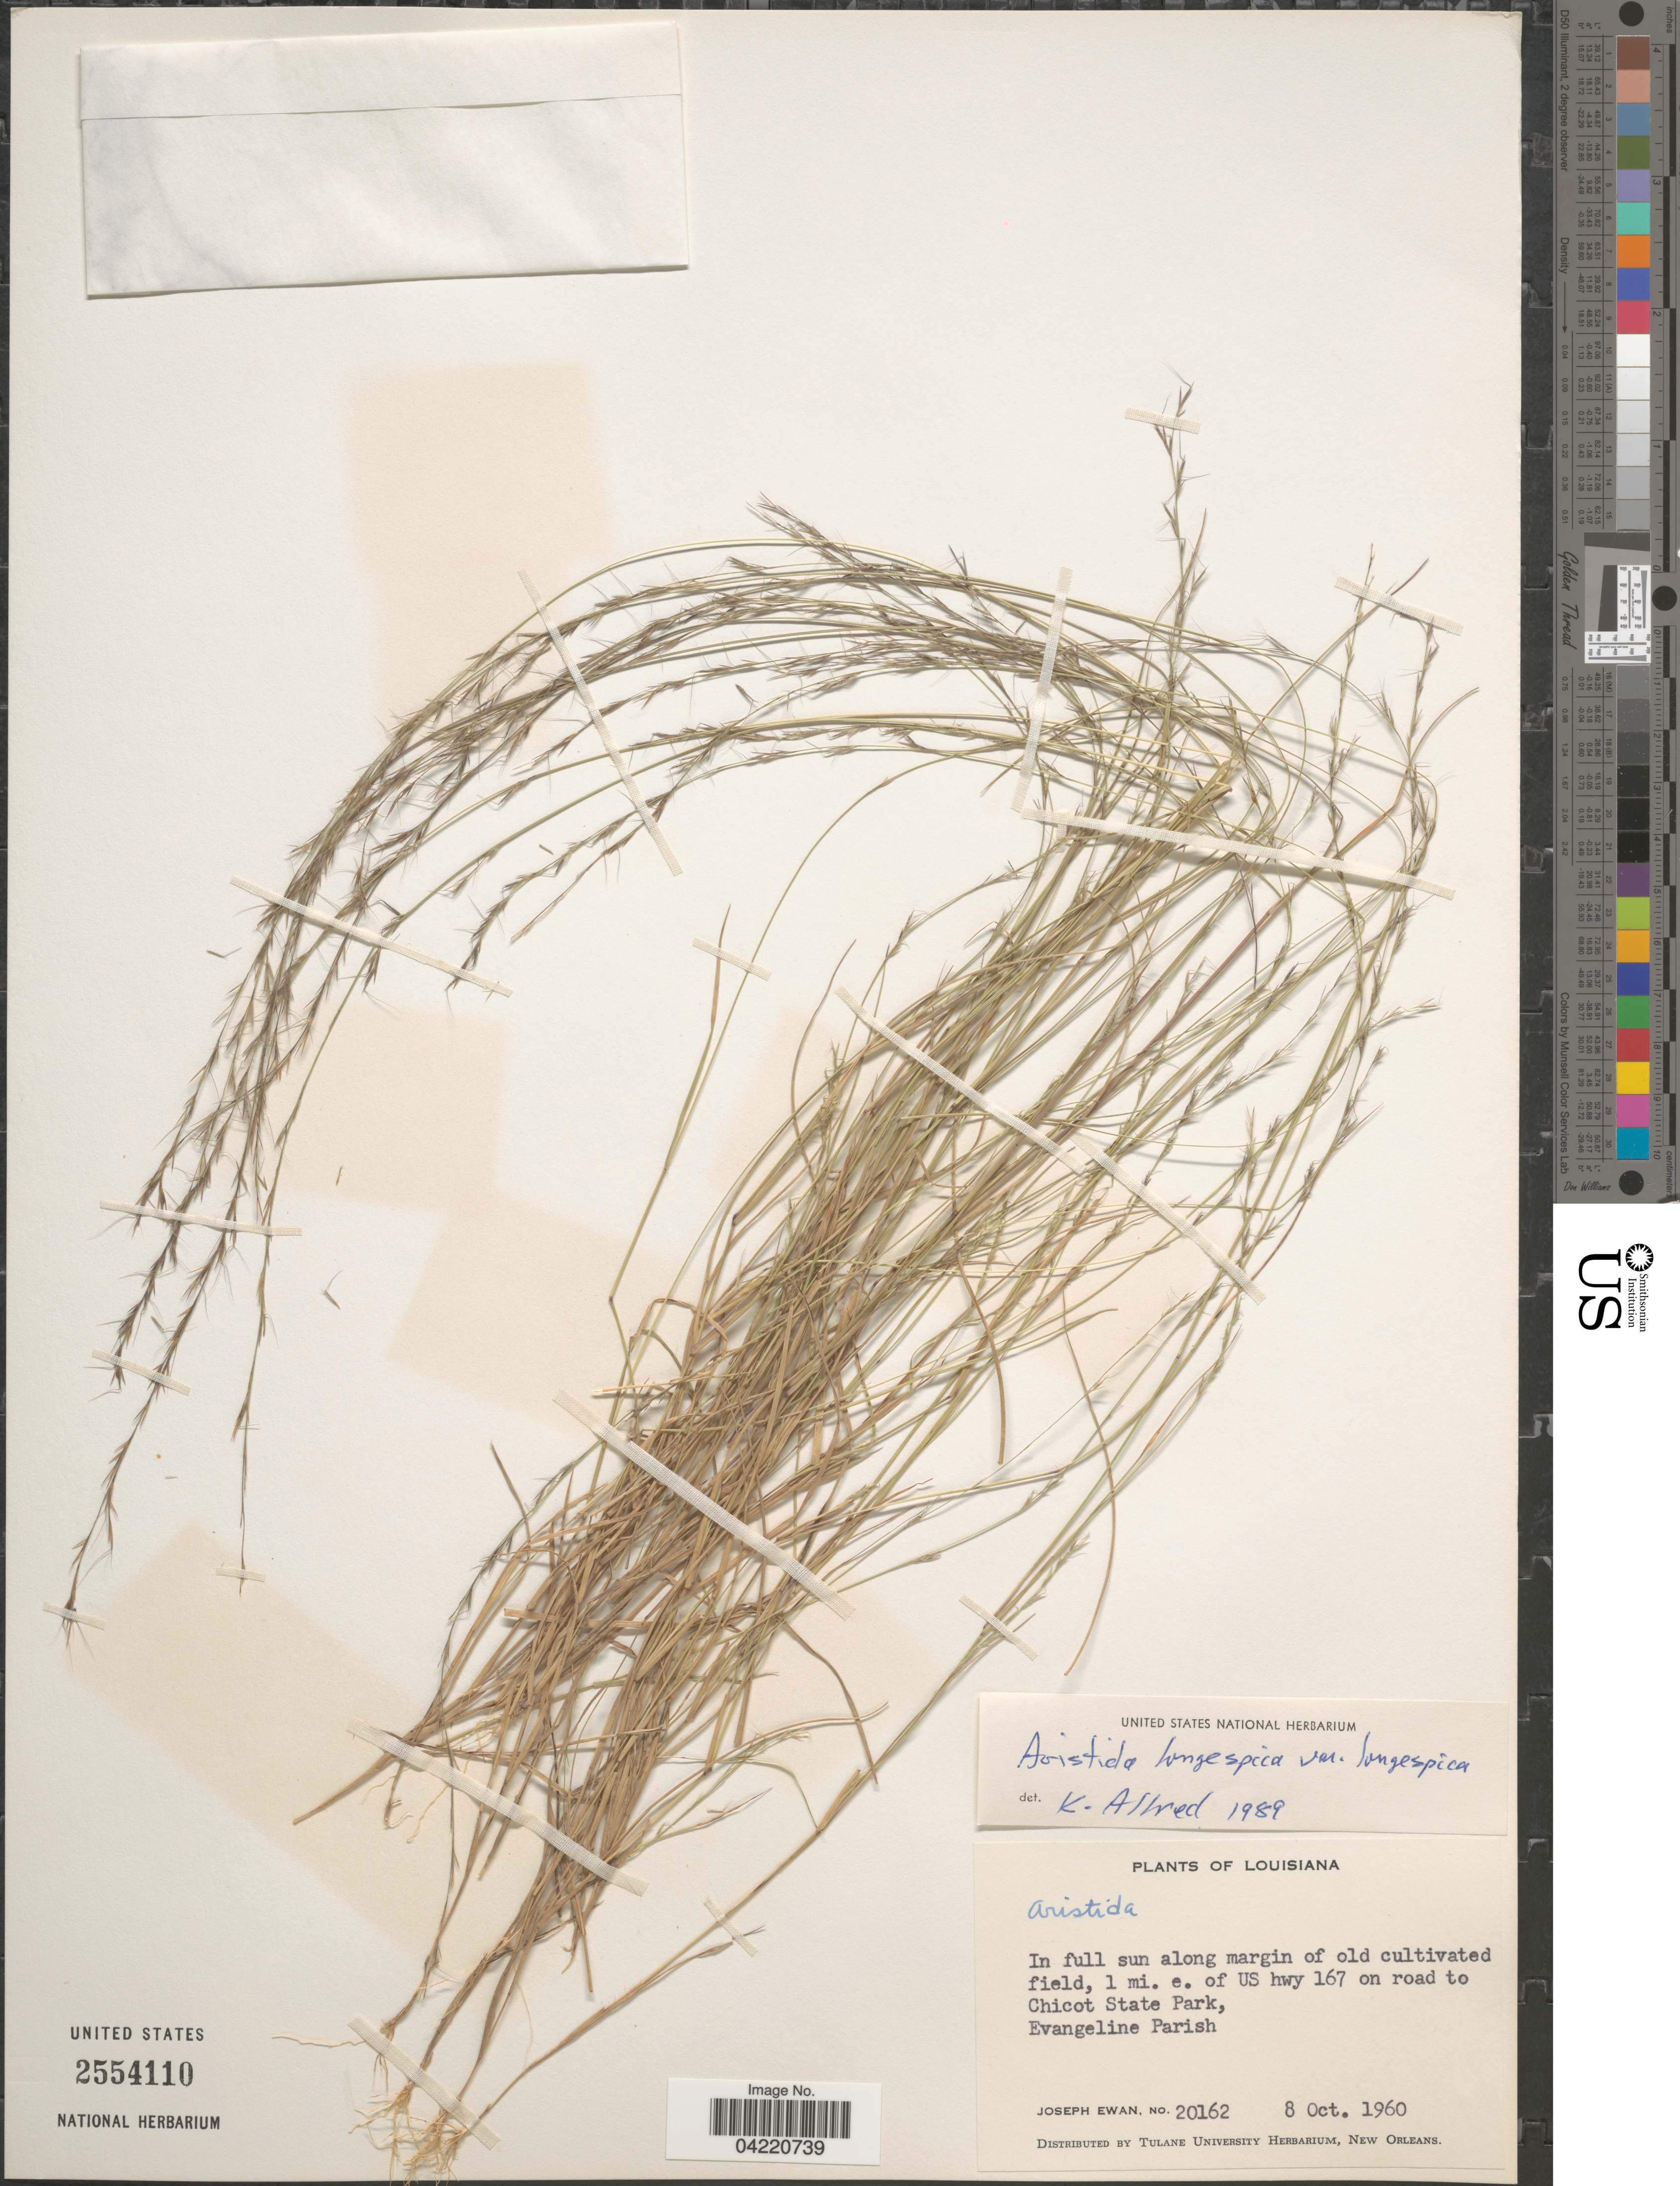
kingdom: Plantae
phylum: Tracheophyta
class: Liliopsida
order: Poales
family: Poaceae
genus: Aristida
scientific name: Aristida longespica var. longespica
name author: Poir.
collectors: J. A. Ewan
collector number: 20162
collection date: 1960-10-08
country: United States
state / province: Louisiana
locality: In full sun along margin of old cultivated field, 1 mi. e. of US hwy 167 on road to Chicot State Park, Evangeline Parish.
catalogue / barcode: US 2554110